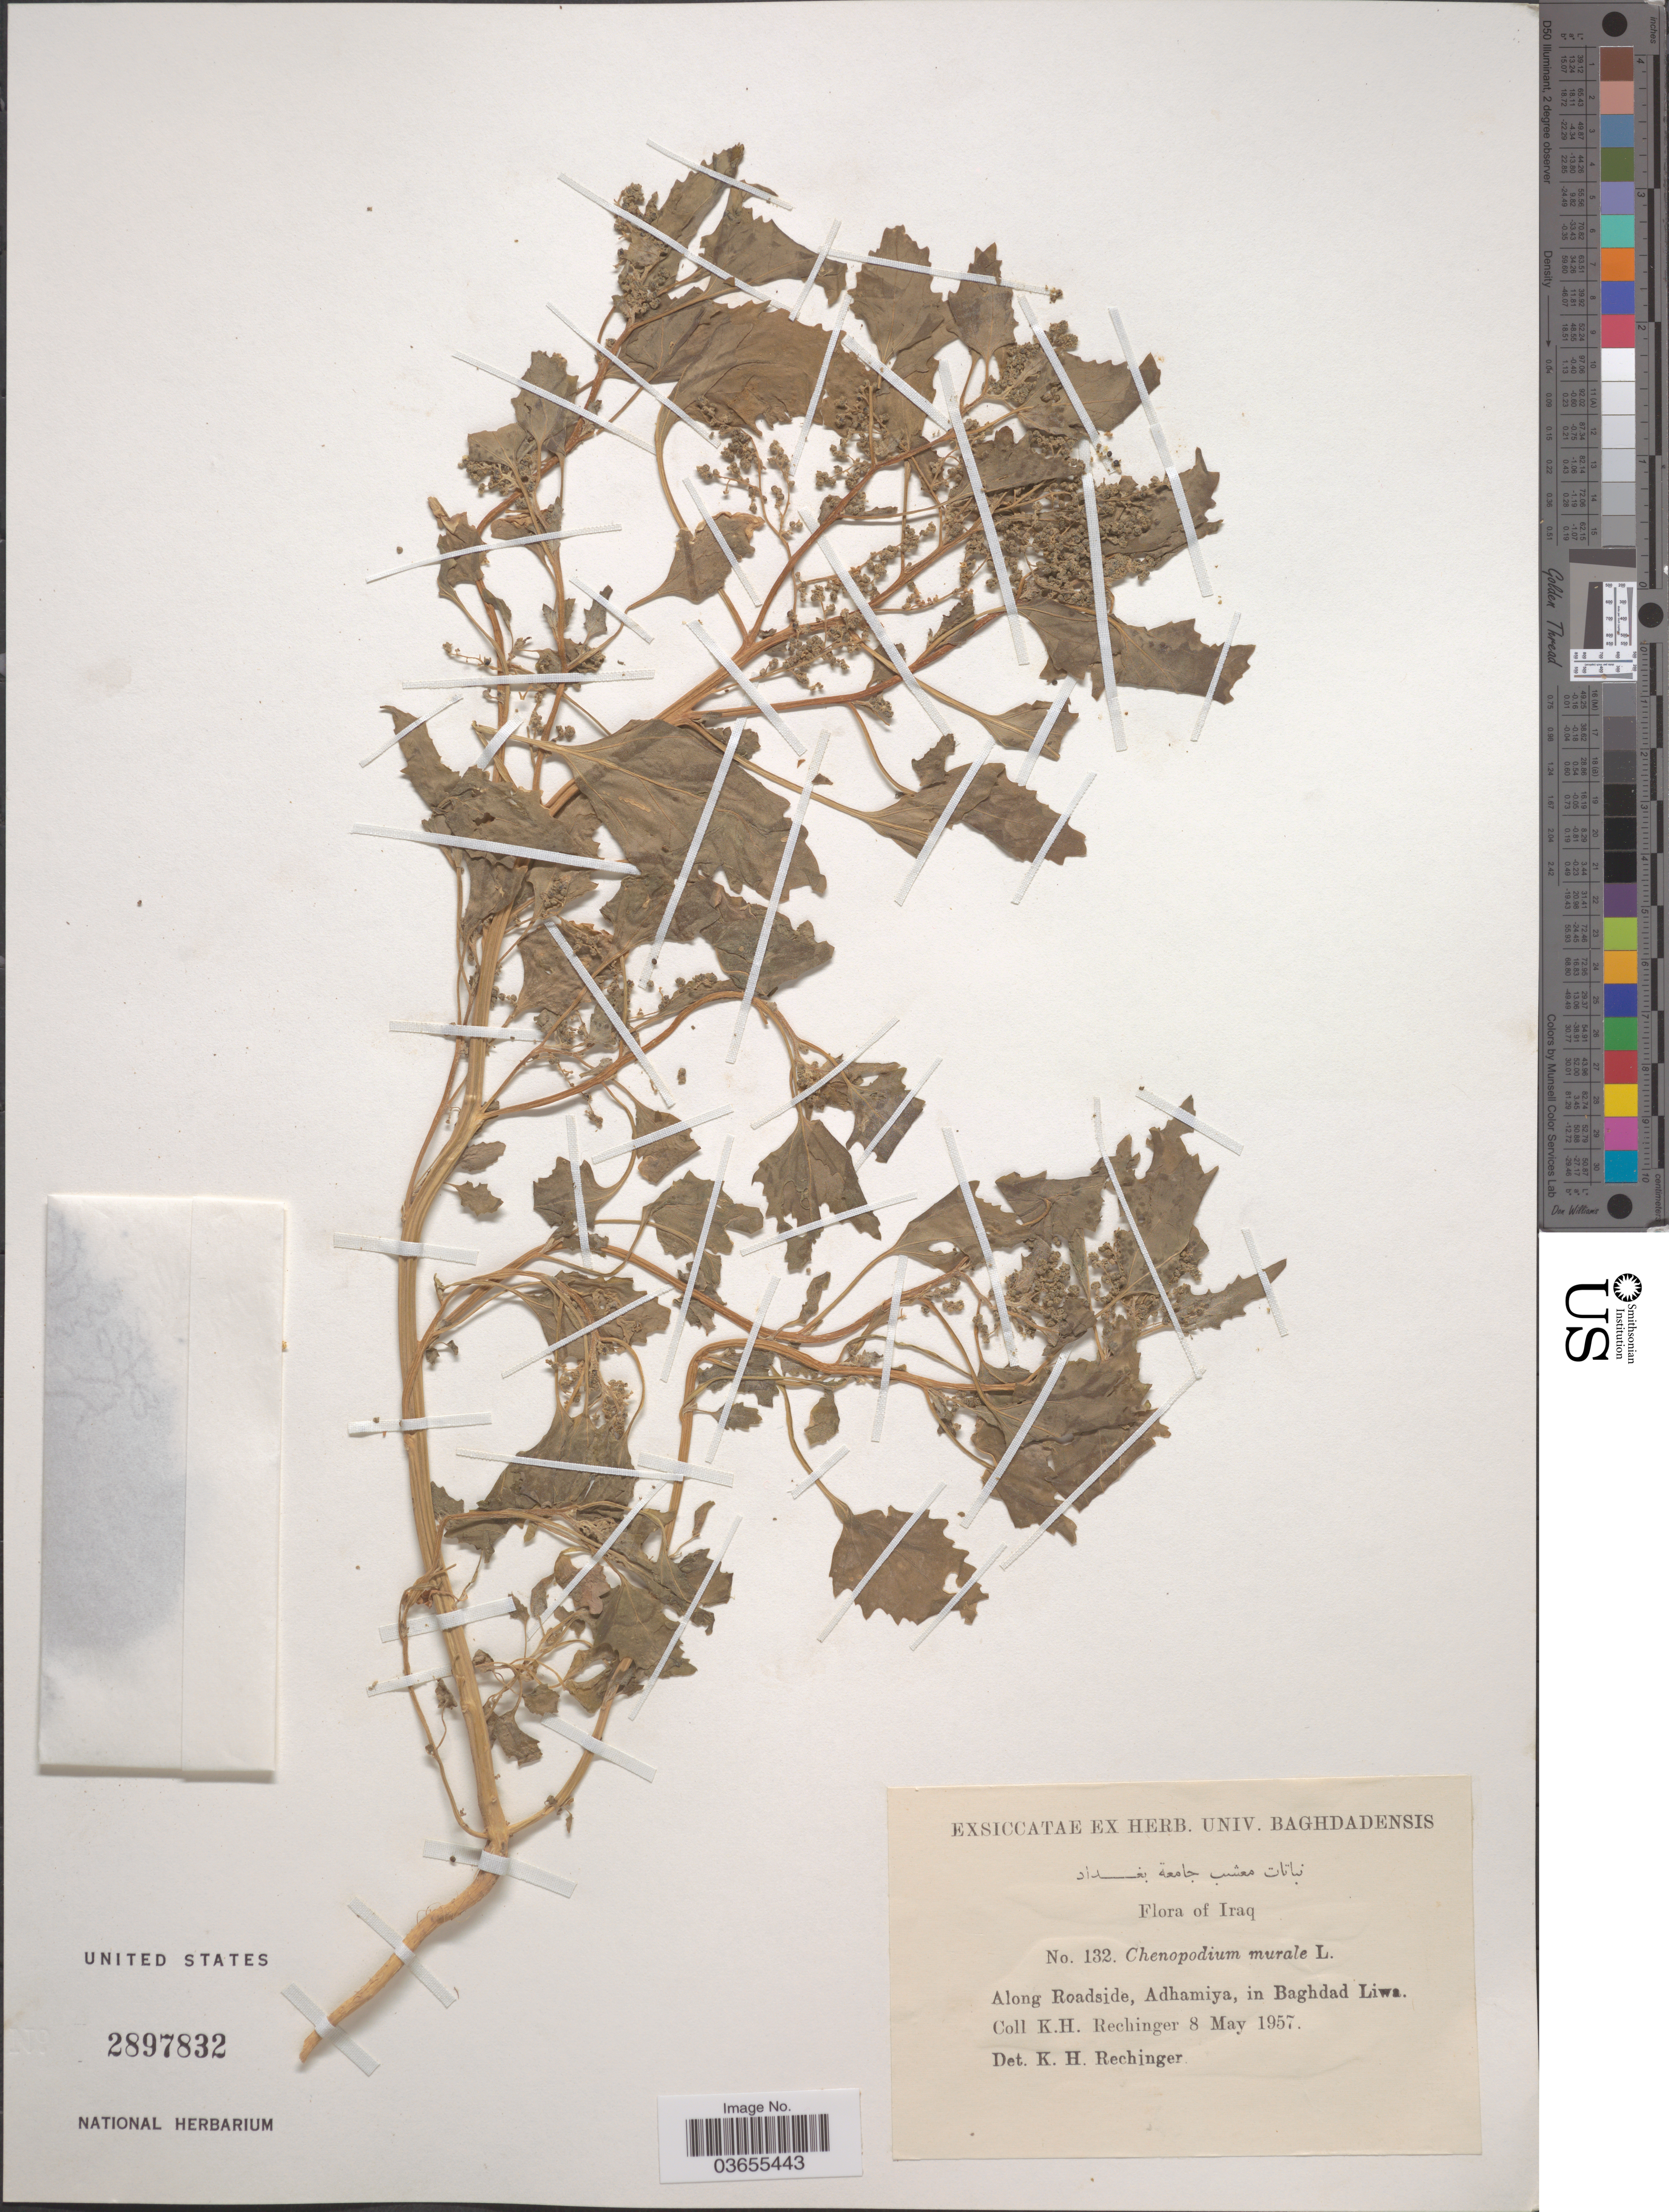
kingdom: Plantae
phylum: Tracheophyta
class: Magnoliopsida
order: Caryophyllales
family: Amaranthaceae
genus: Chenopodium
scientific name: Chenopodium murale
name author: L.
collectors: K. H. Rechinger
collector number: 132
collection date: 1957-05-08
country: Iraq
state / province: Baghdad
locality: Along Roadside, Adhamiya, in Baghdad Liwa.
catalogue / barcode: US 2897832